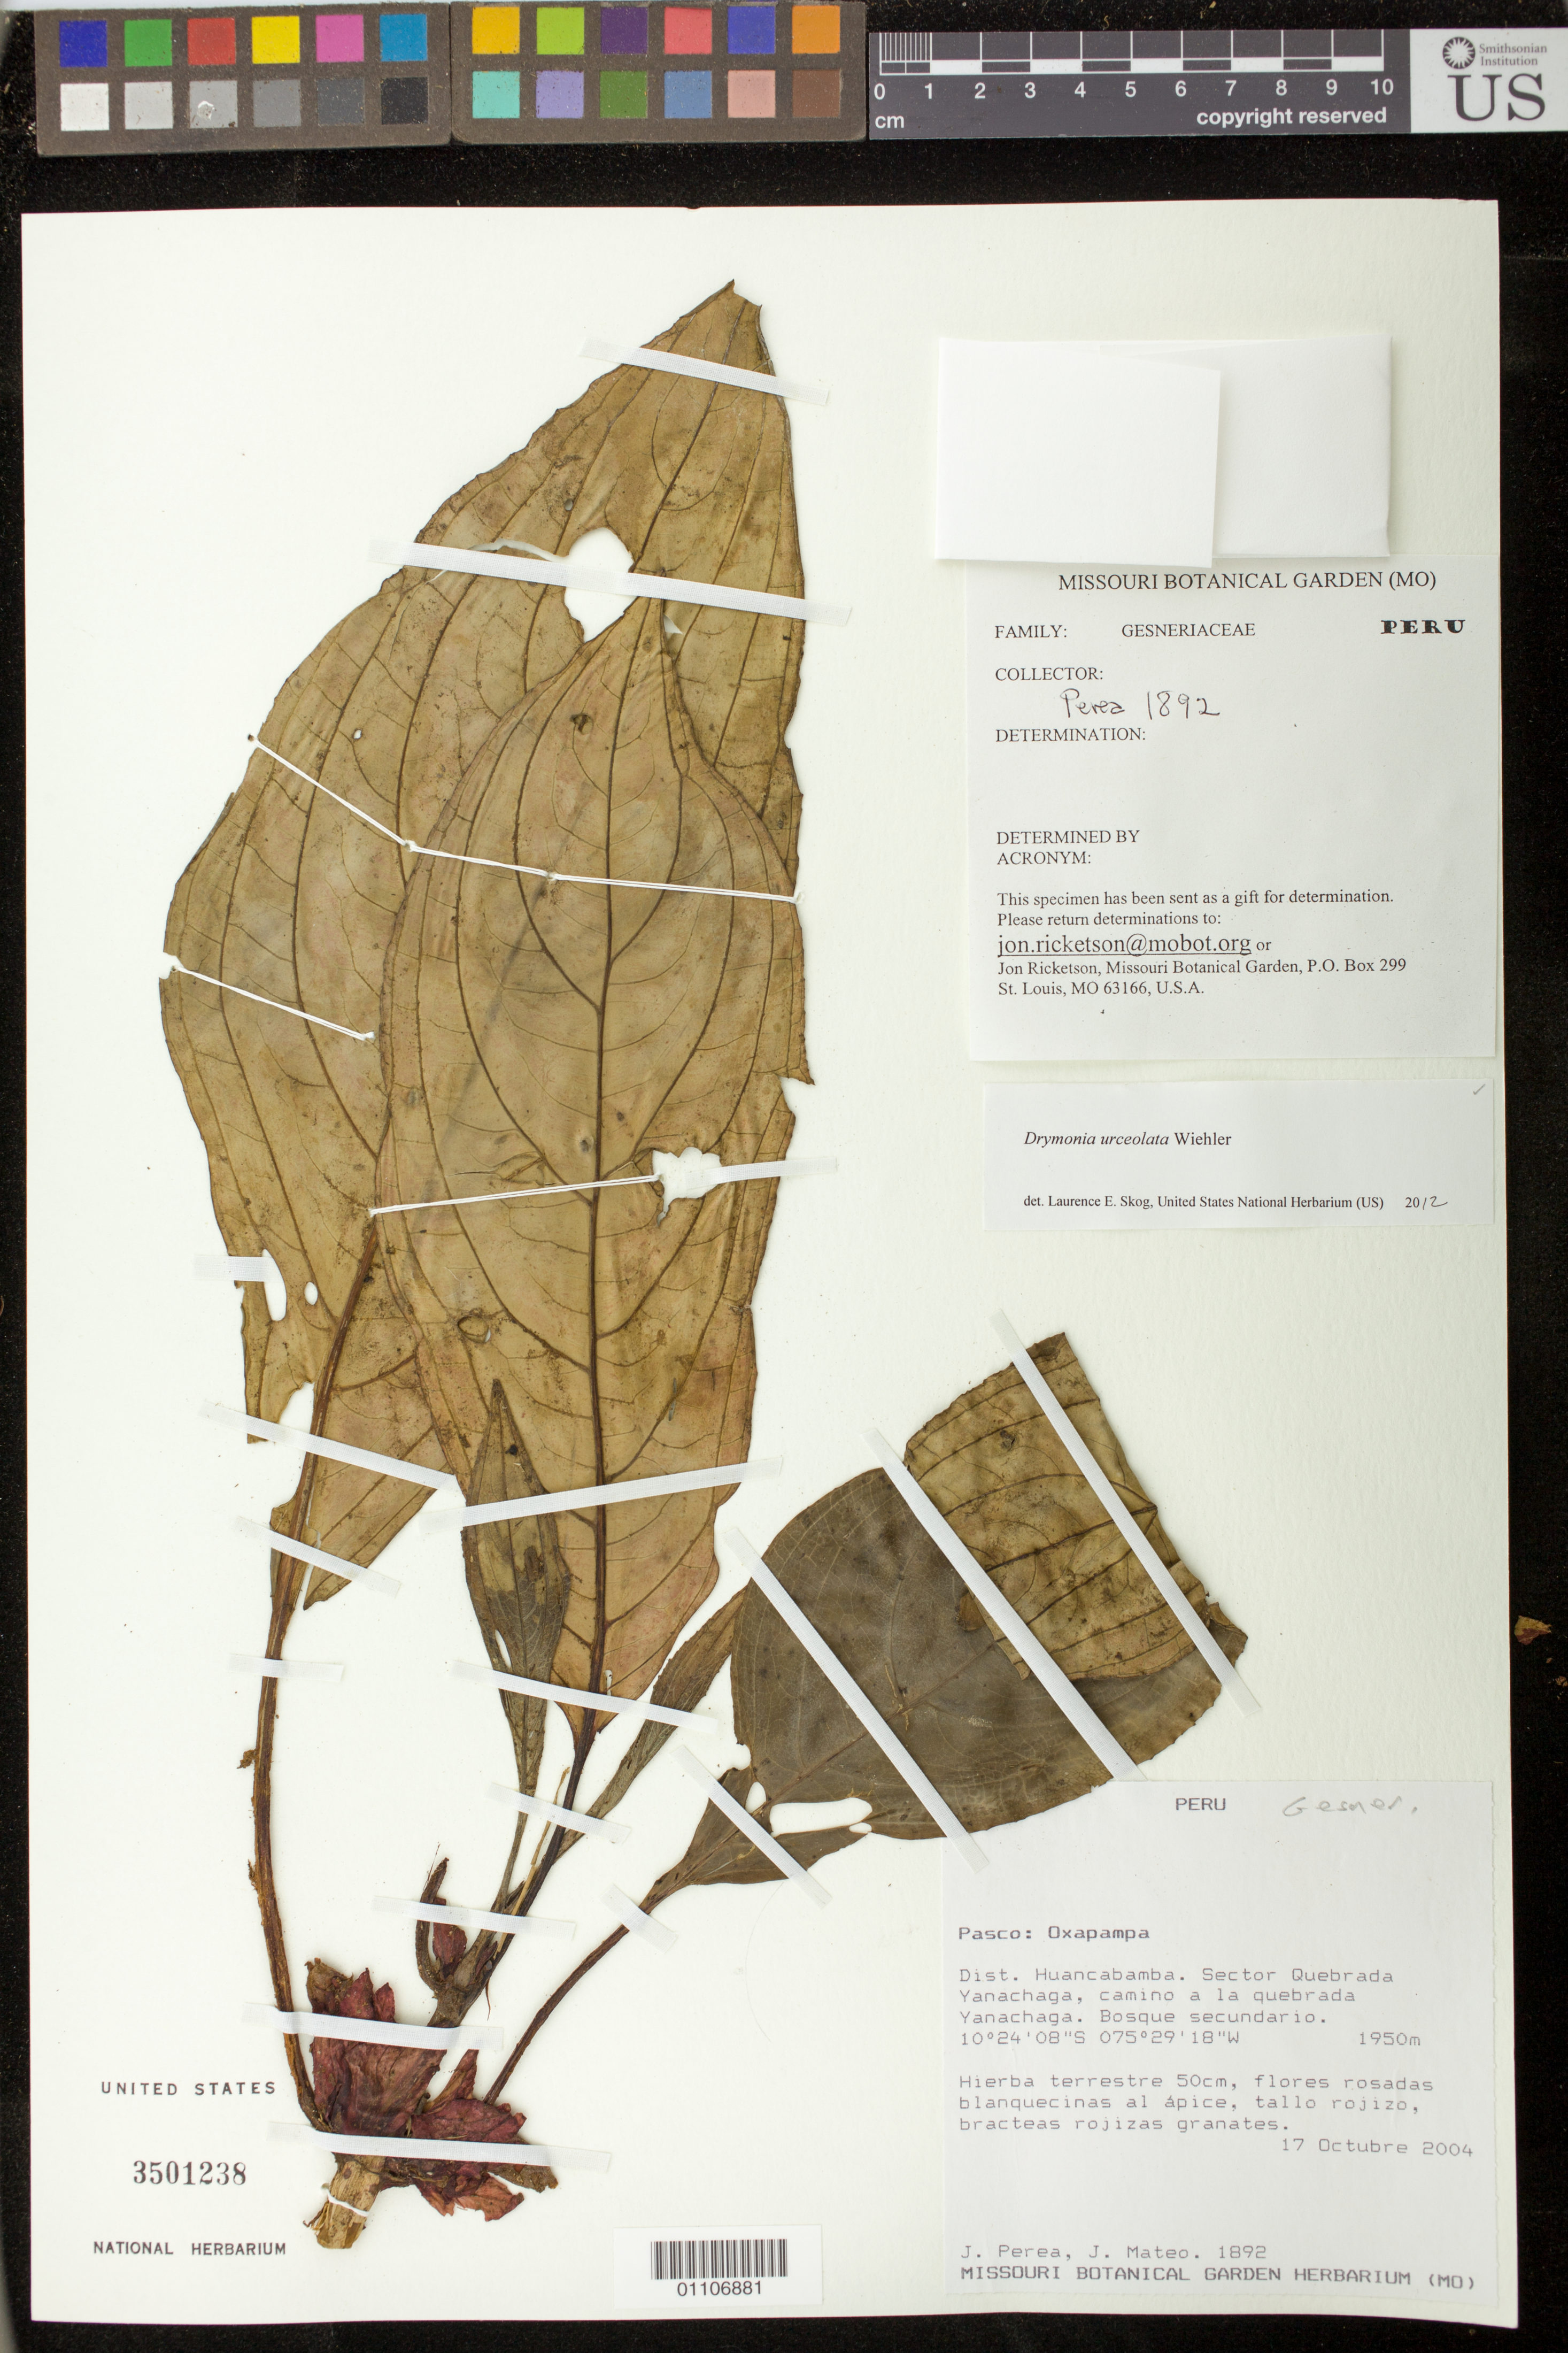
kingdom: Plantae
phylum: Tracheophyta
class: Magnoliopsida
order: Lamiales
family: Gesneriaceae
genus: Drymonia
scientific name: Drymonia urceolata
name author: Wiehler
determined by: Skog, Laurence E.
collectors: J. Perea & J. Mateo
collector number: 1892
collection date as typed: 17 Oct 2004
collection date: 2004-10-17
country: Peru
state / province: Pasco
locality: Oxapampa: Distrito Huancabamba. Sector Quebrada Yanachaga, camino a la quebrada Yanachaga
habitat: Bosque secundario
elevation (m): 1950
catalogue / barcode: US 3501238